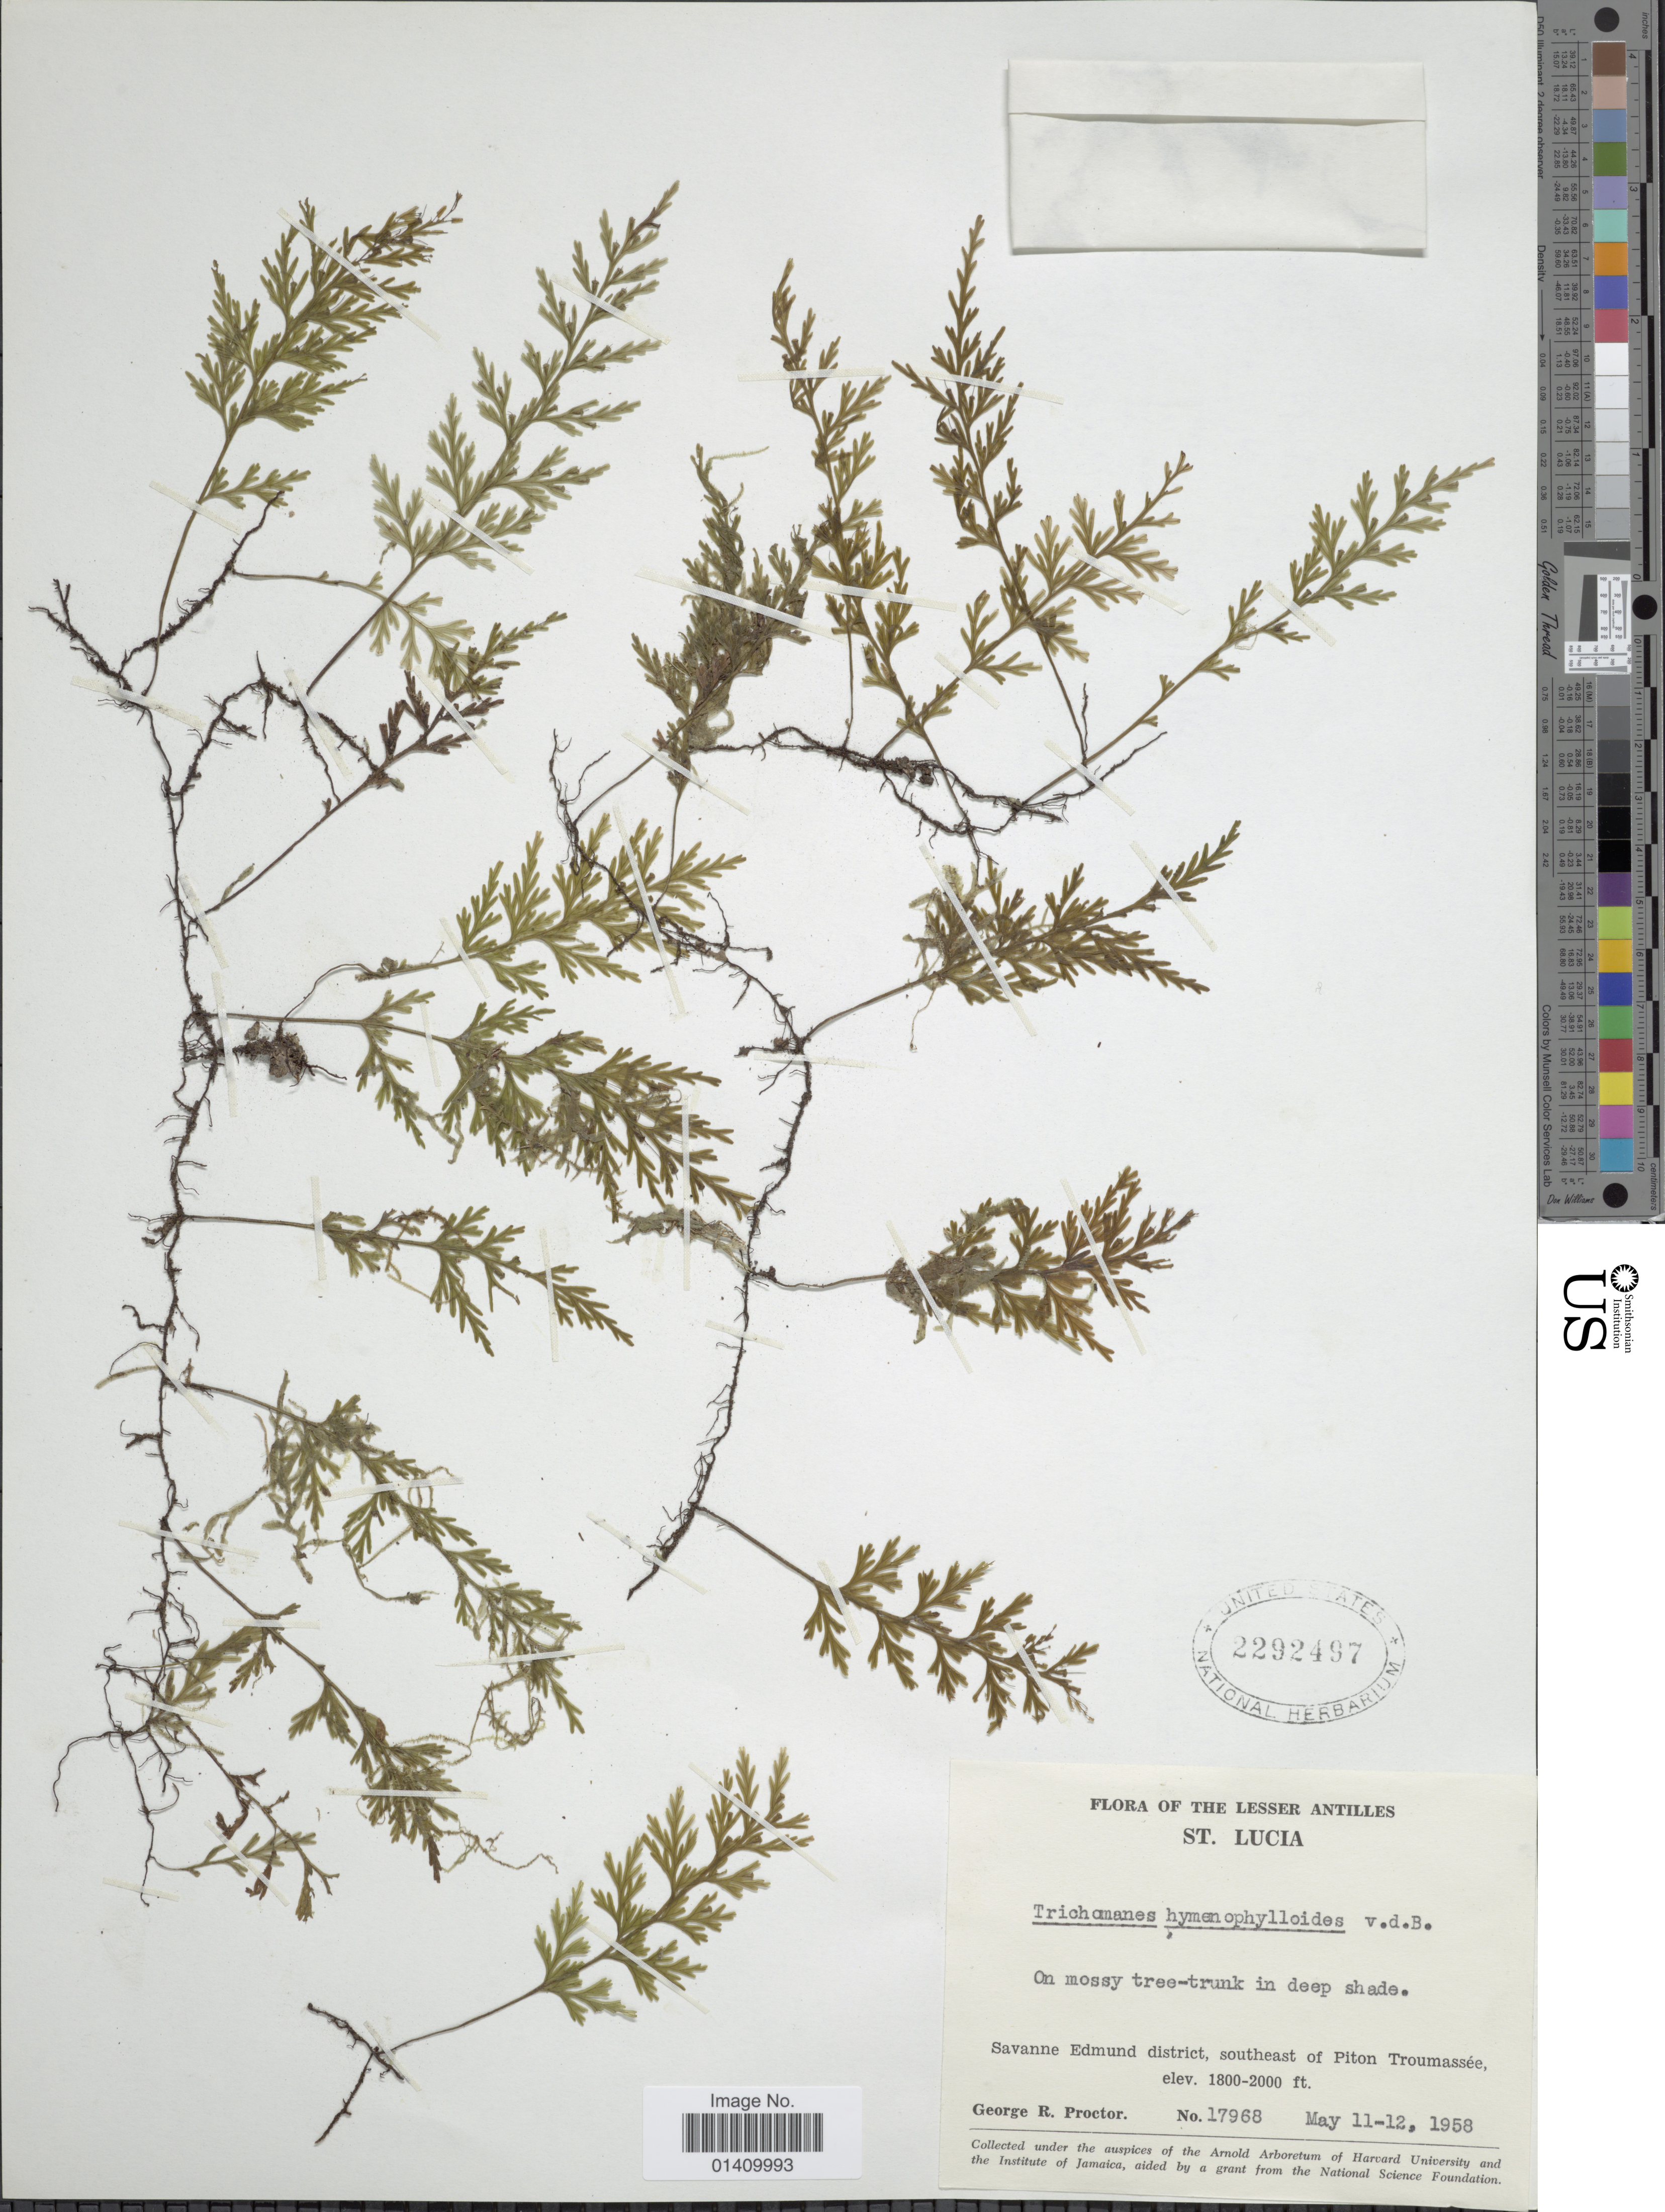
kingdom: Plantae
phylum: Tracheophyta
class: Polypodiopsida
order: Hymenophyllales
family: Hymenophyllaceae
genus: Polyphlebium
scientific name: Polyphlebium hymenophylloides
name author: (Bosch) Ebihara & Dubuisson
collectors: G. R. Proctor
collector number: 17968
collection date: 1958-05-11/1958-05-12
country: St. Lucia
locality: The Lesser Antilles St. Lucia Savanne Edmund district, southeast of Piton Troumassee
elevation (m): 549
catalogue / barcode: US 2292497